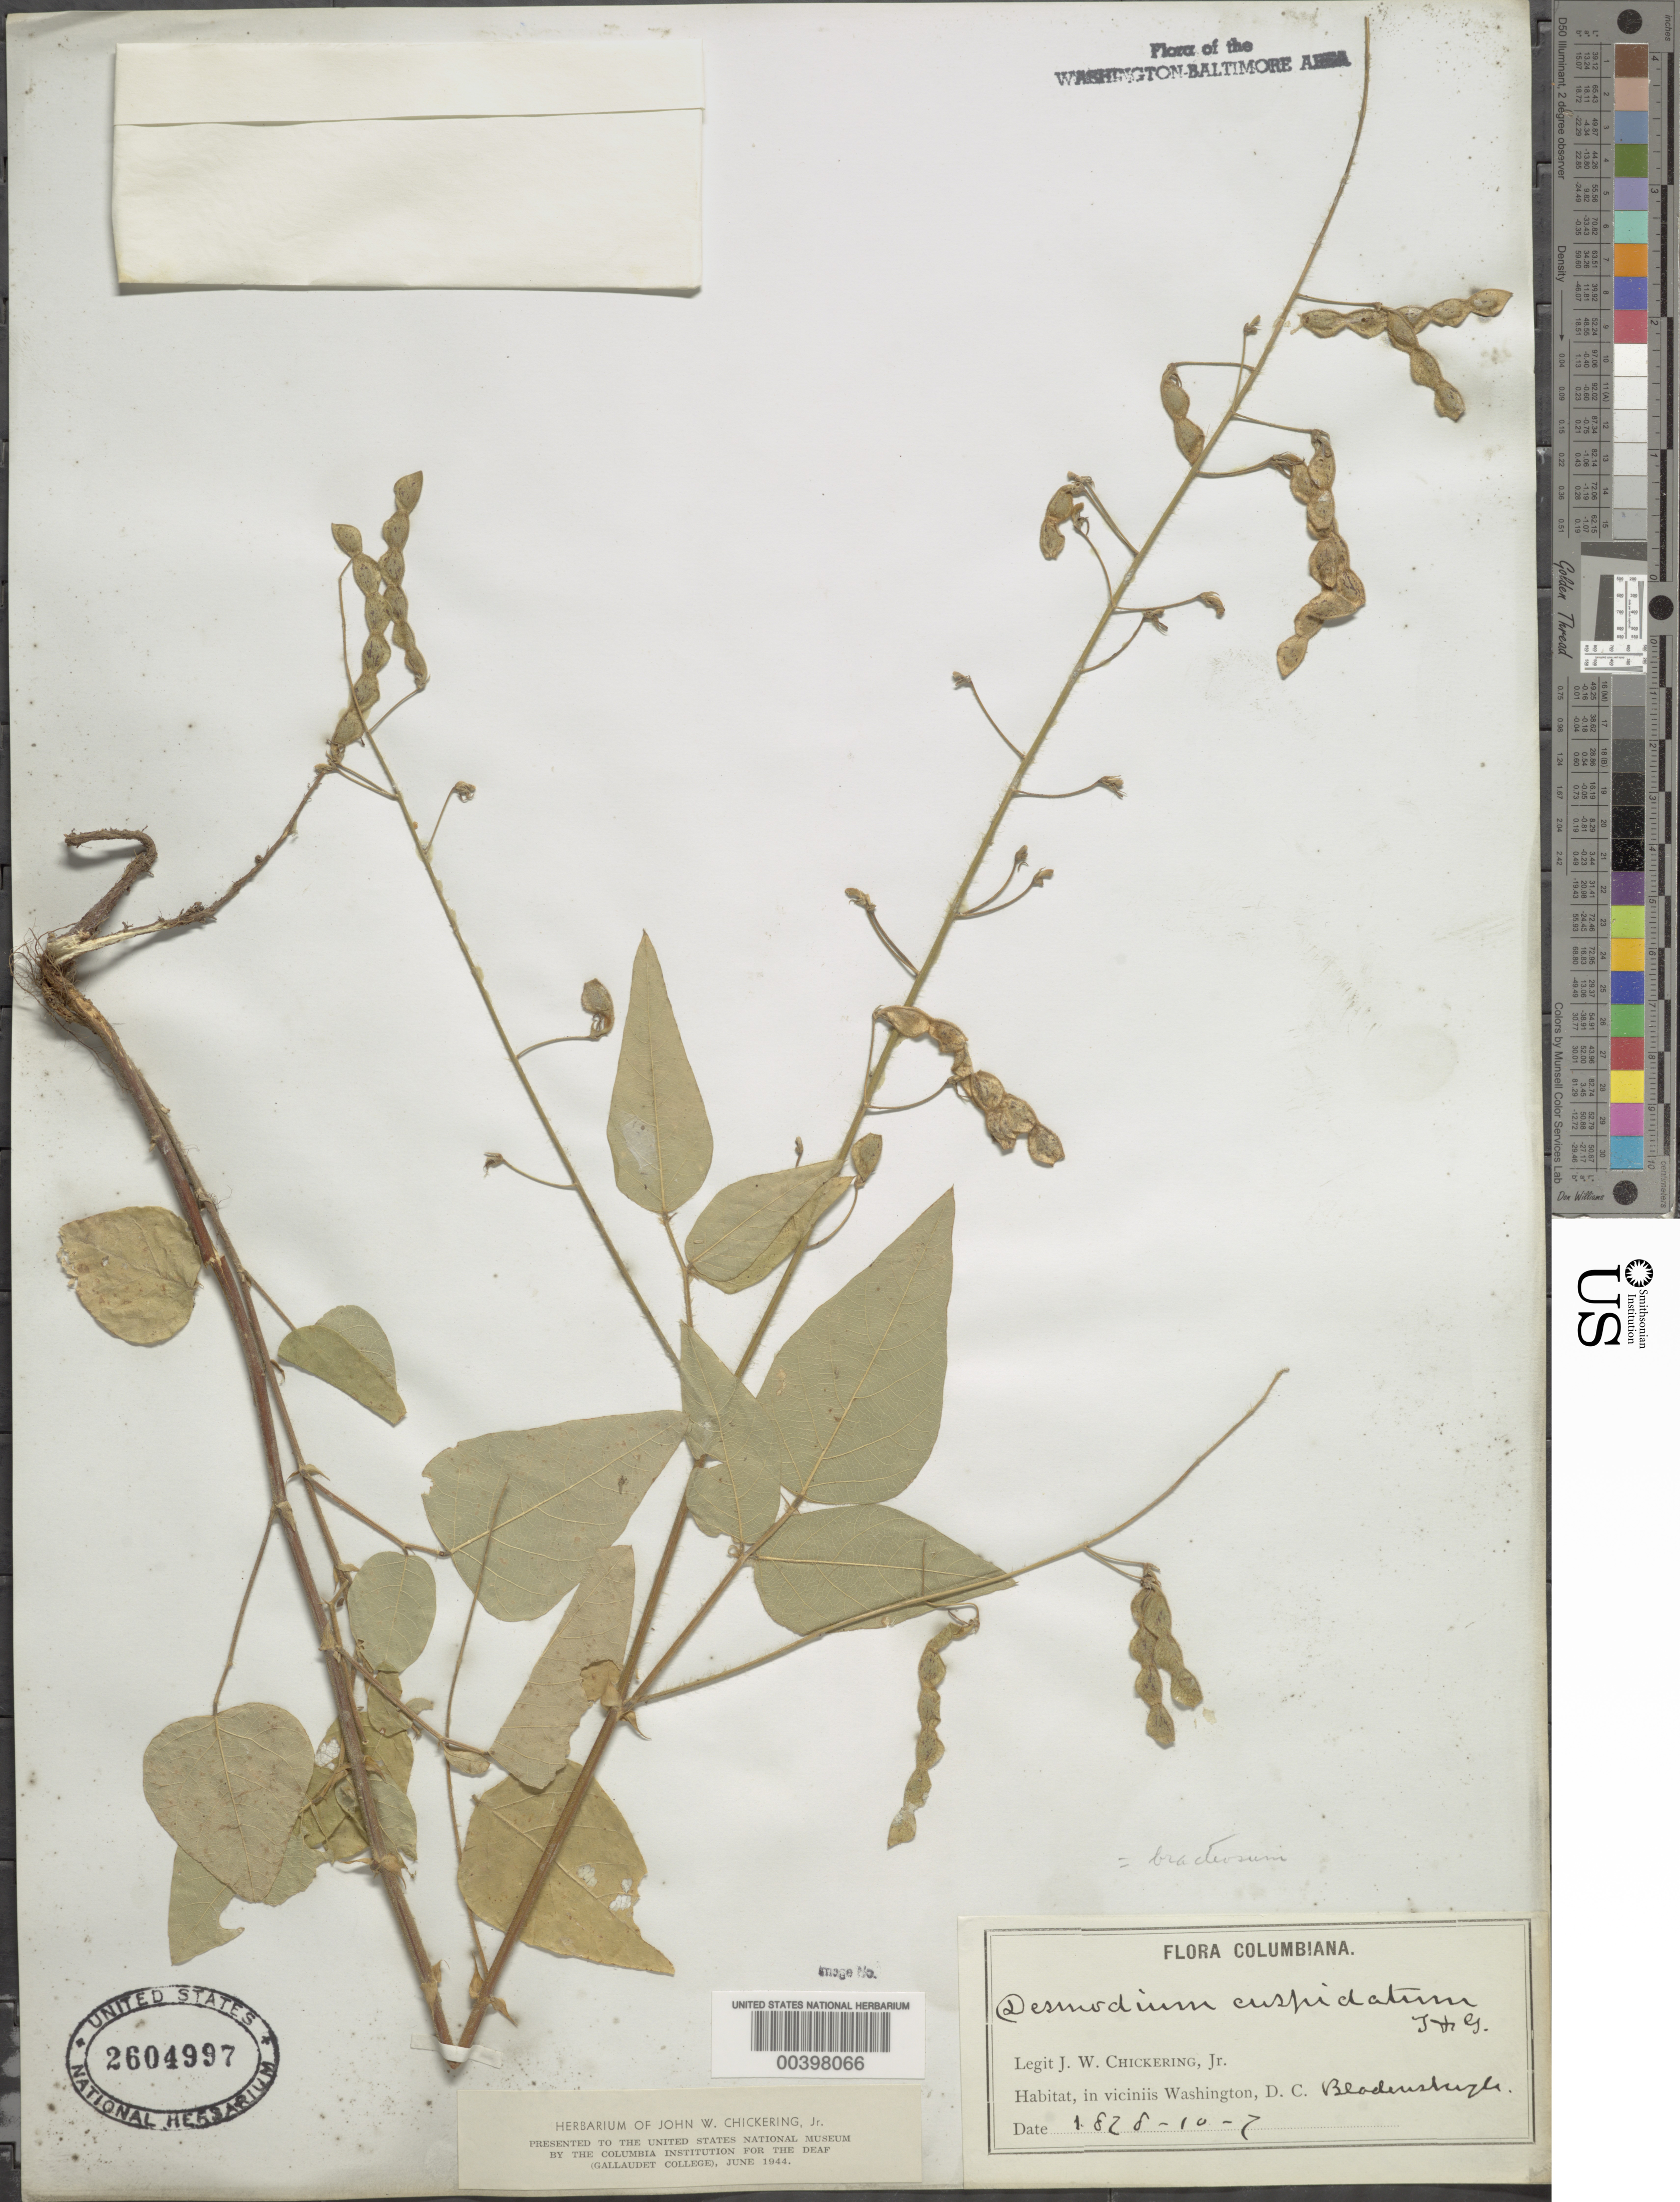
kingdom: Plantae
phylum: Tracheophyta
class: Magnoliopsida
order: Fabales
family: Fabaceae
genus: Desmodium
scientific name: Desmodium cuspidatum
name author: (Muhl. ex Willd.) Loudon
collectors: J. W. Chickering Jr.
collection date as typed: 07 Oct 1828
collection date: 1828-10-07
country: United States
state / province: Maryland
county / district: Prince George's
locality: Bladensburg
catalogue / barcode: US 2604997